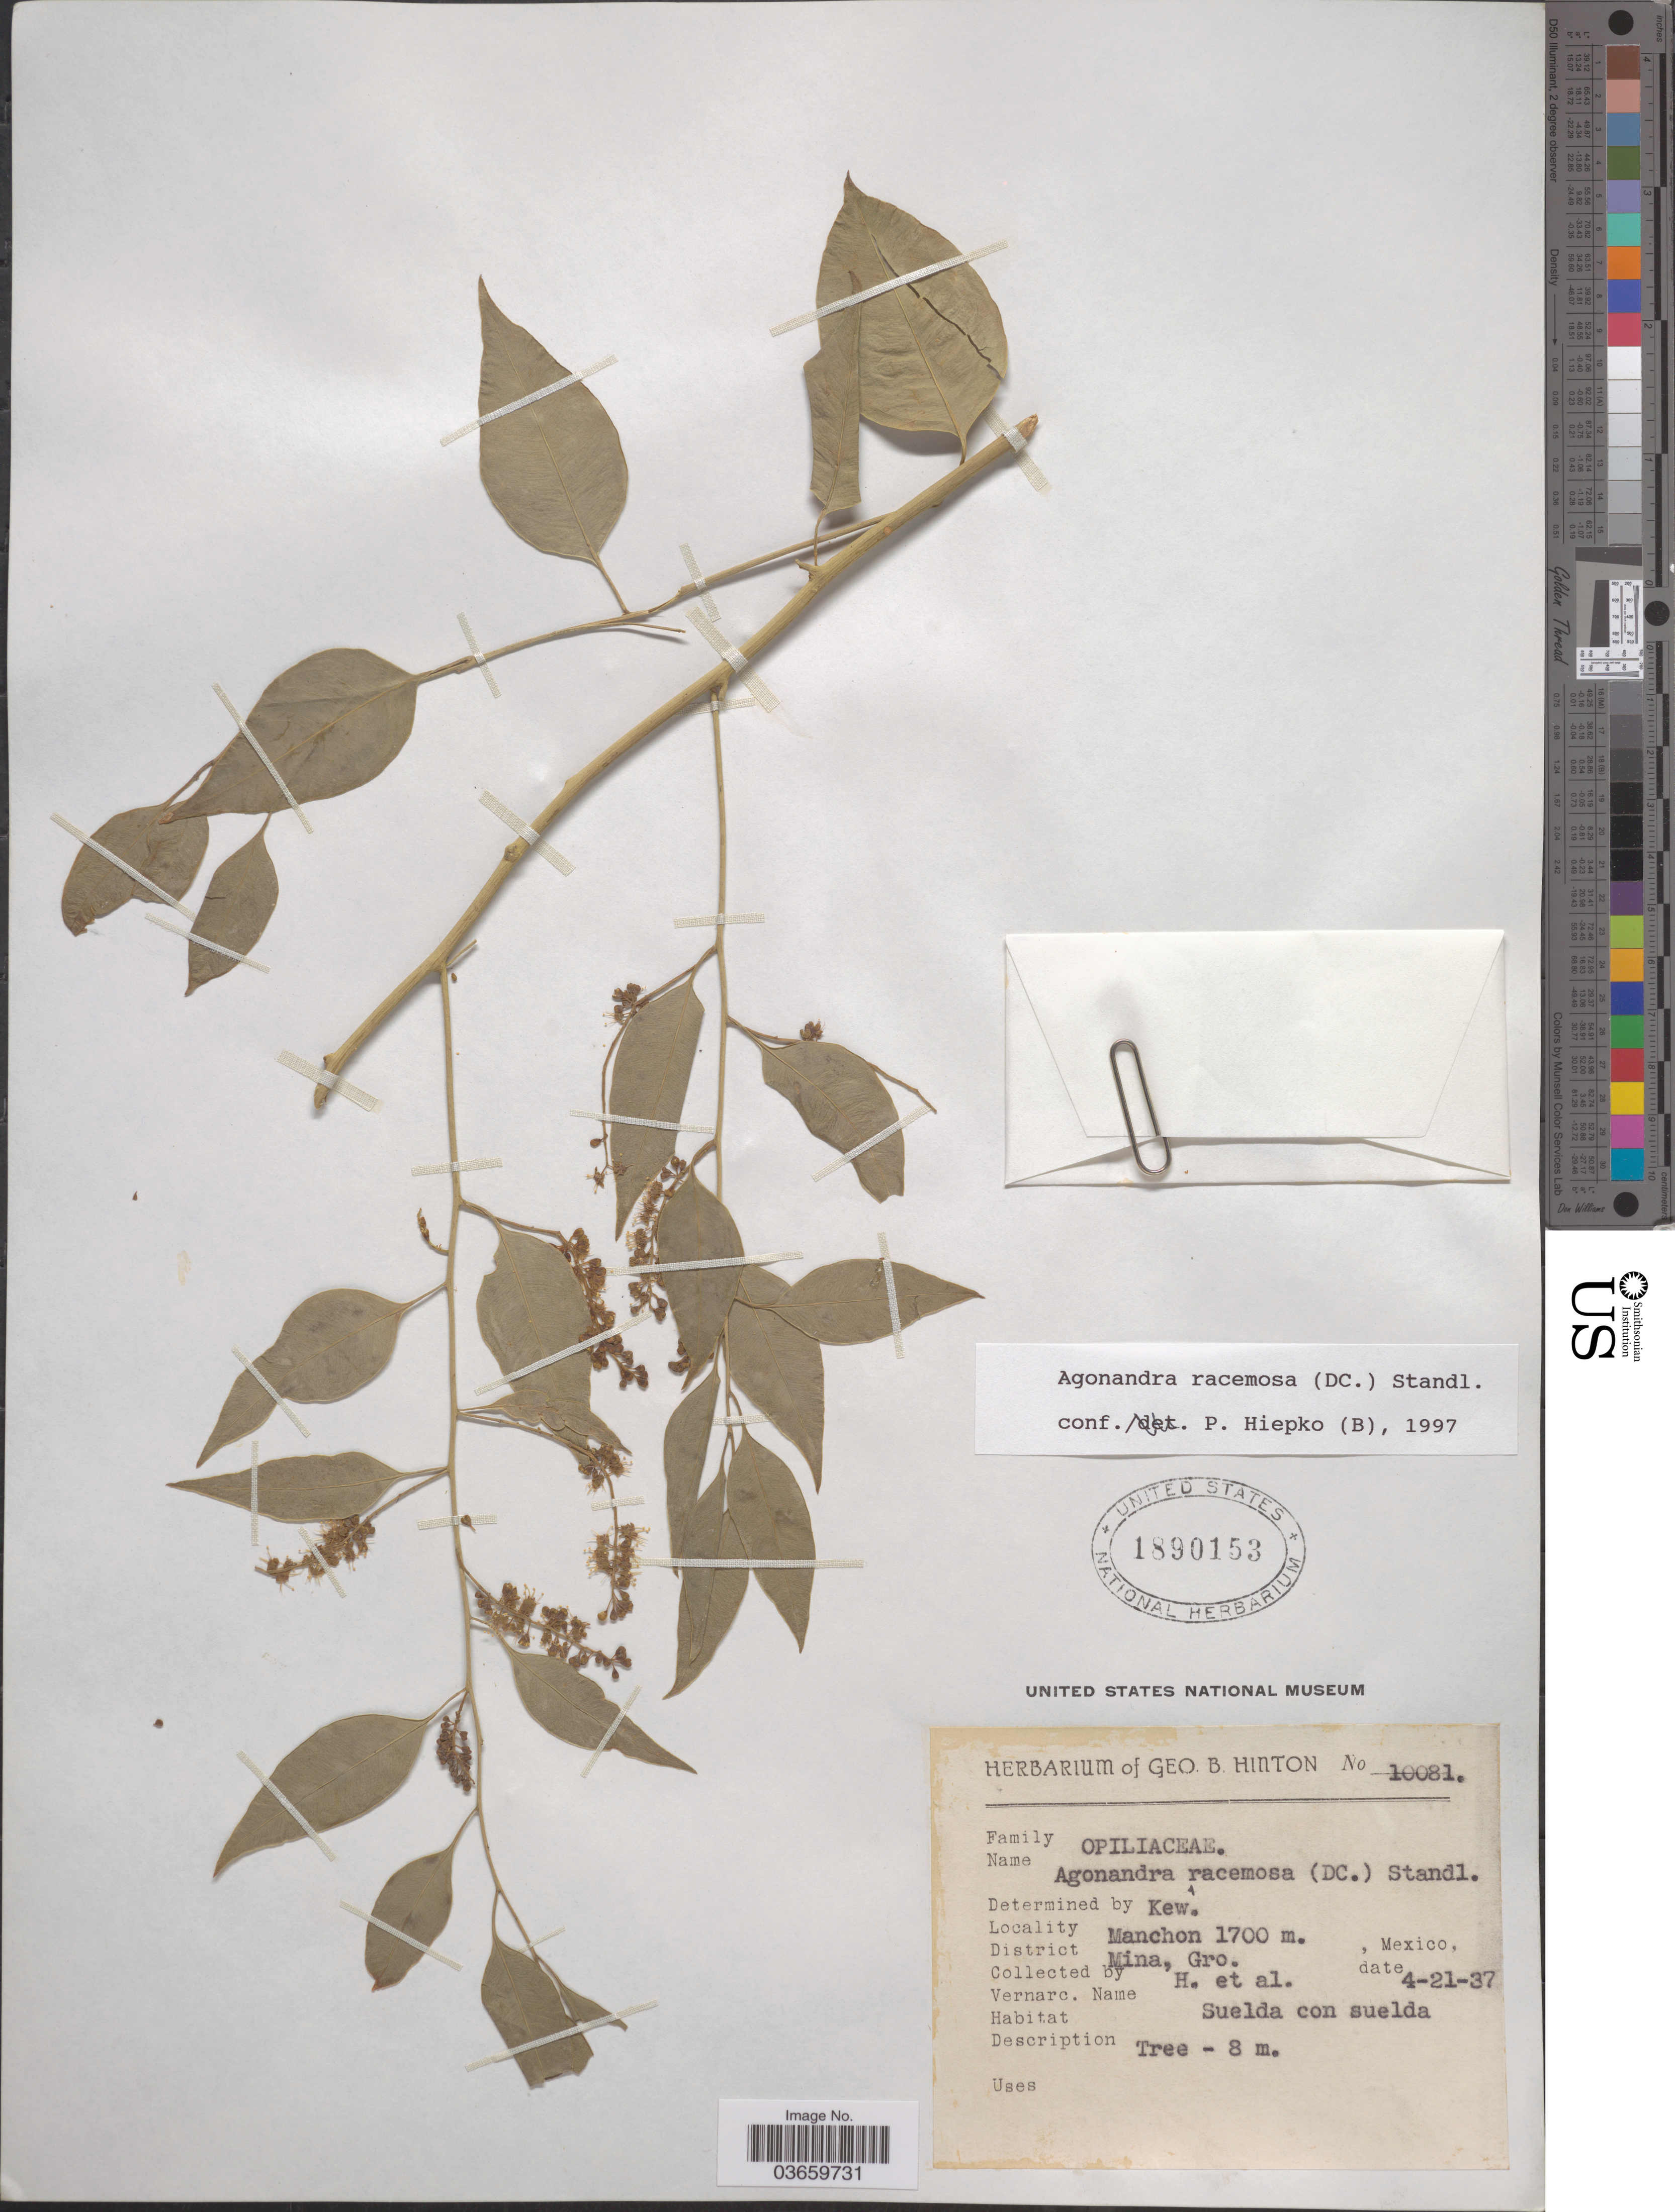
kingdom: Plantae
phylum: Tracheophyta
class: Magnoliopsida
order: Santalales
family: Opiliaceae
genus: Agonandra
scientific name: Agonandra racemosa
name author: (DC.) Standl.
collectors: G. B. Hinton & et al.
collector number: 10081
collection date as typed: Transcribed d/m/y: 21/4/37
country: Mexico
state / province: Guerrero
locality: Manchon. District Mina.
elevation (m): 1700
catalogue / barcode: US 1890153